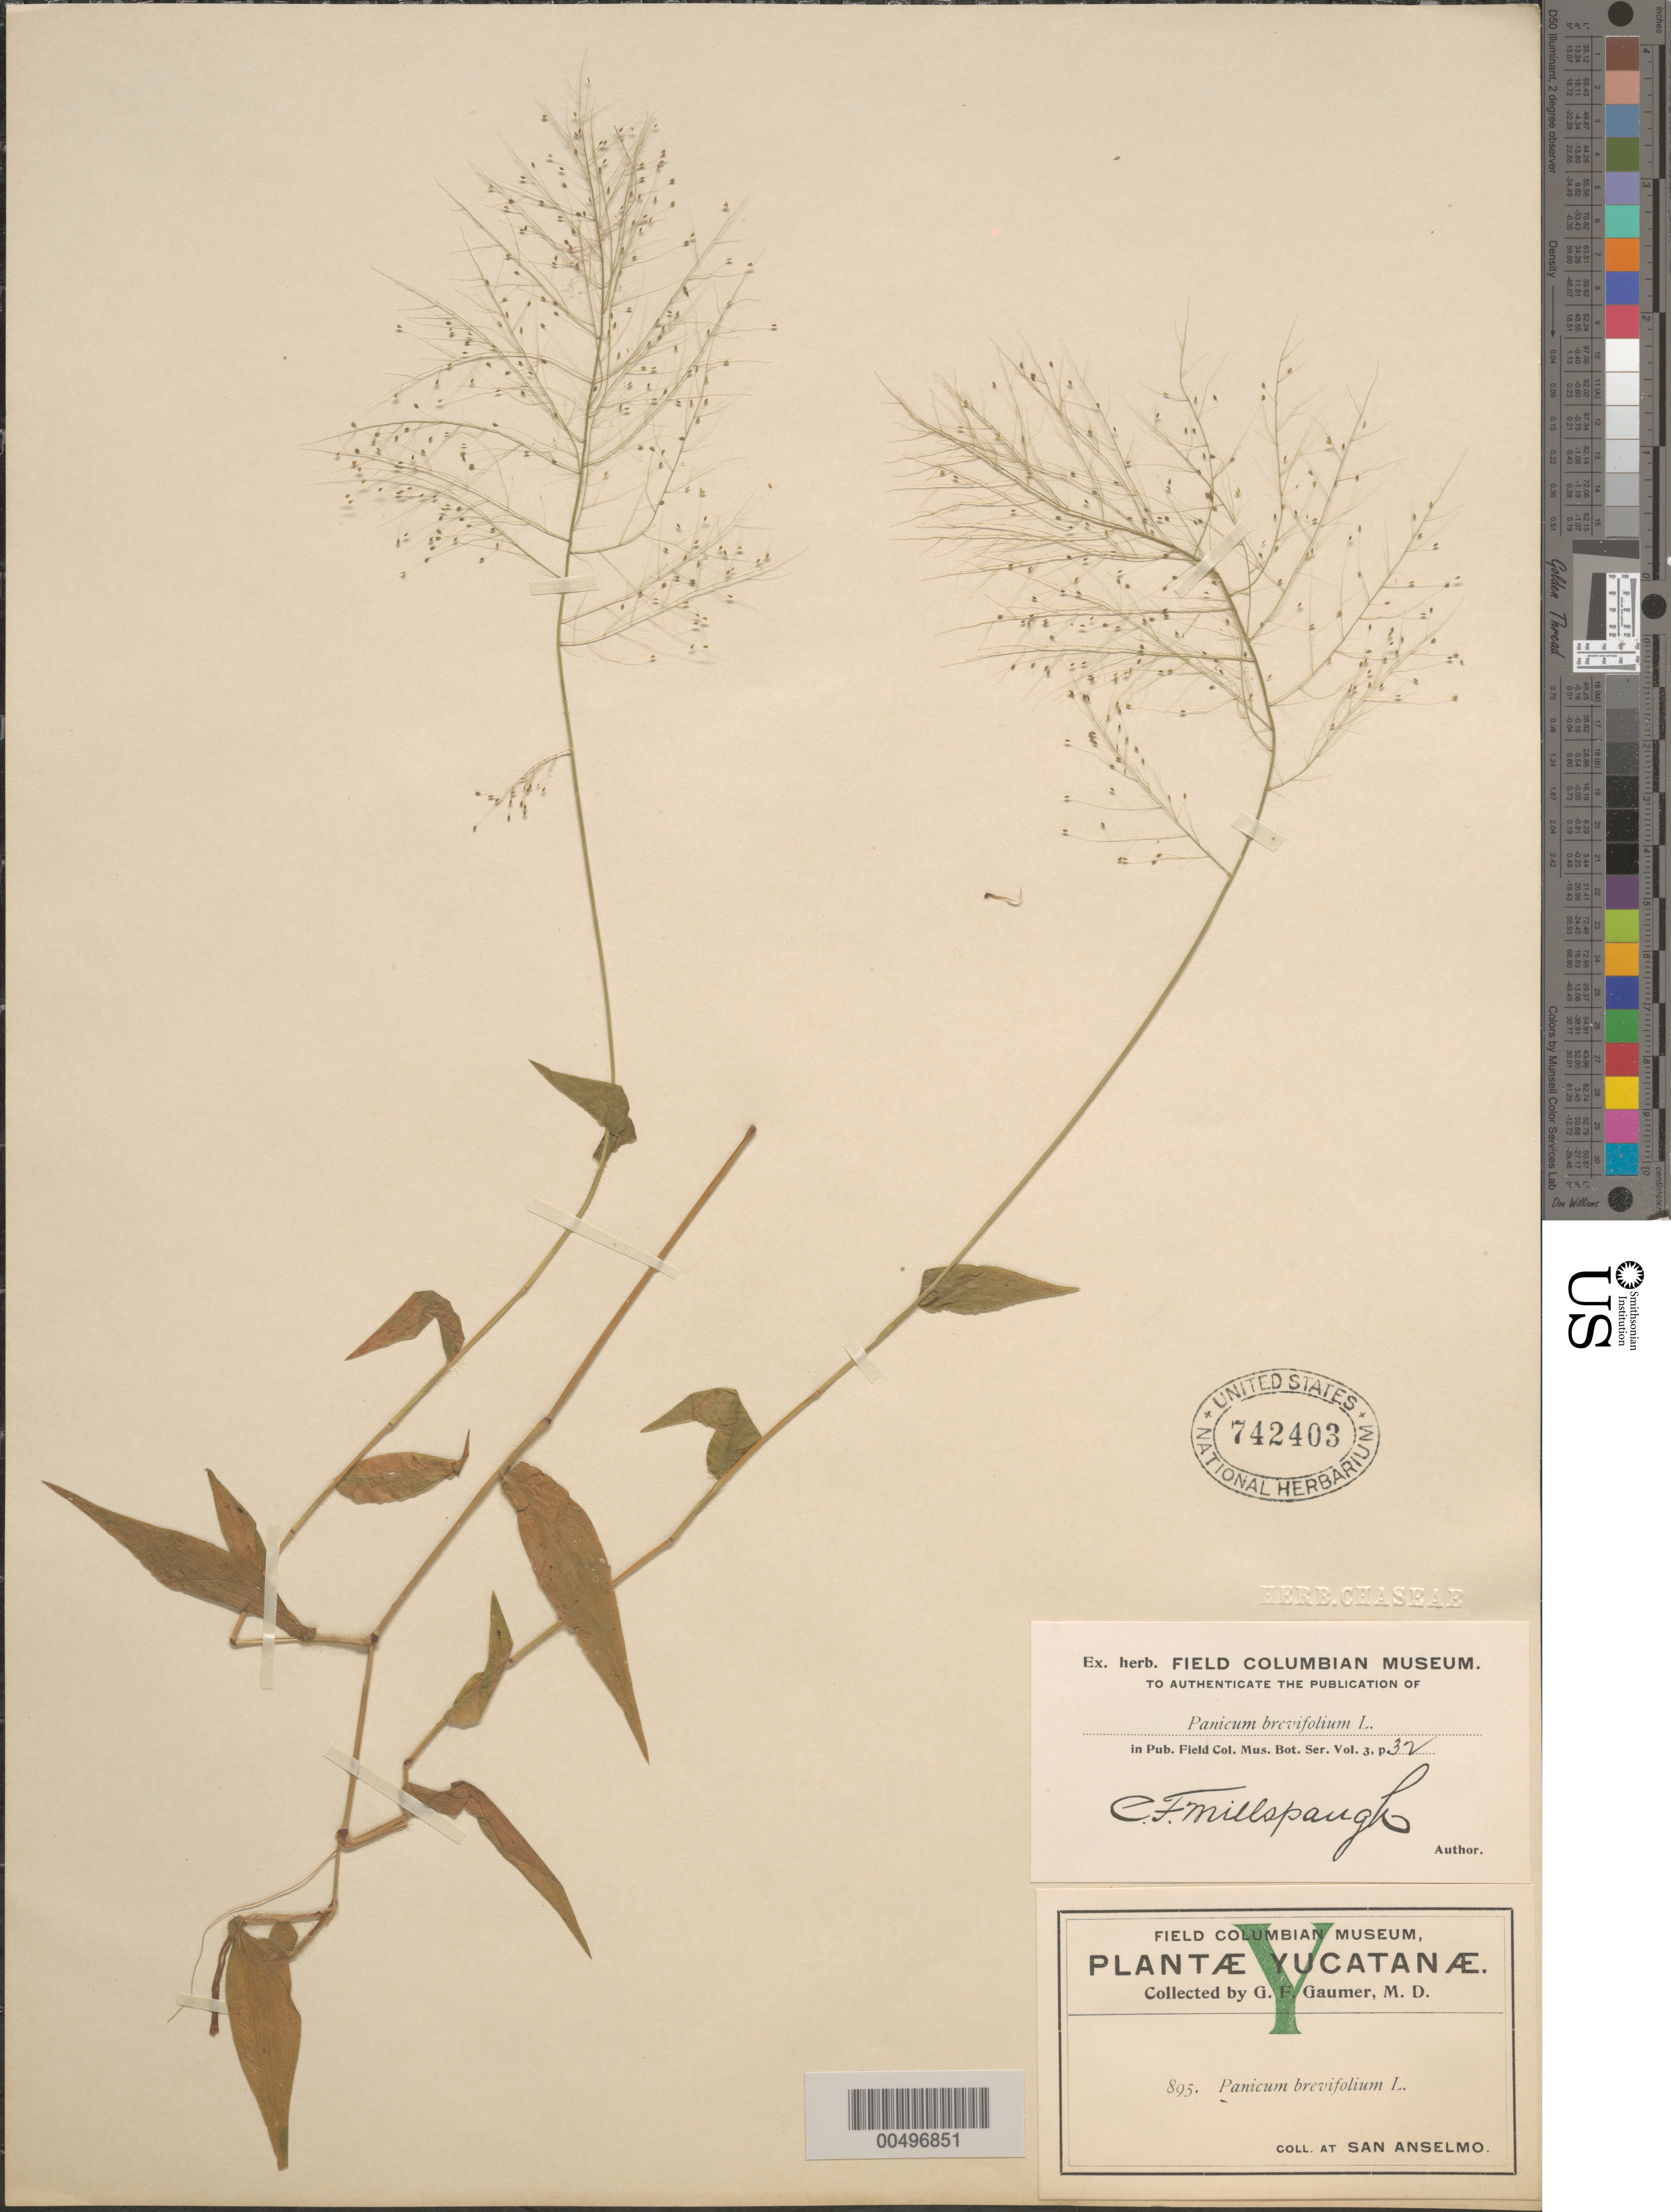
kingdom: Plantae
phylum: Tracheophyta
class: Liliopsida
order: Poales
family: Poaceae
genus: Panicum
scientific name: Panicum trichoides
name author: Sw.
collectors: G. F. Gaumer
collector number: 895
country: Mexico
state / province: Yucatan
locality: San Anselmo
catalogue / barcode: US 742403